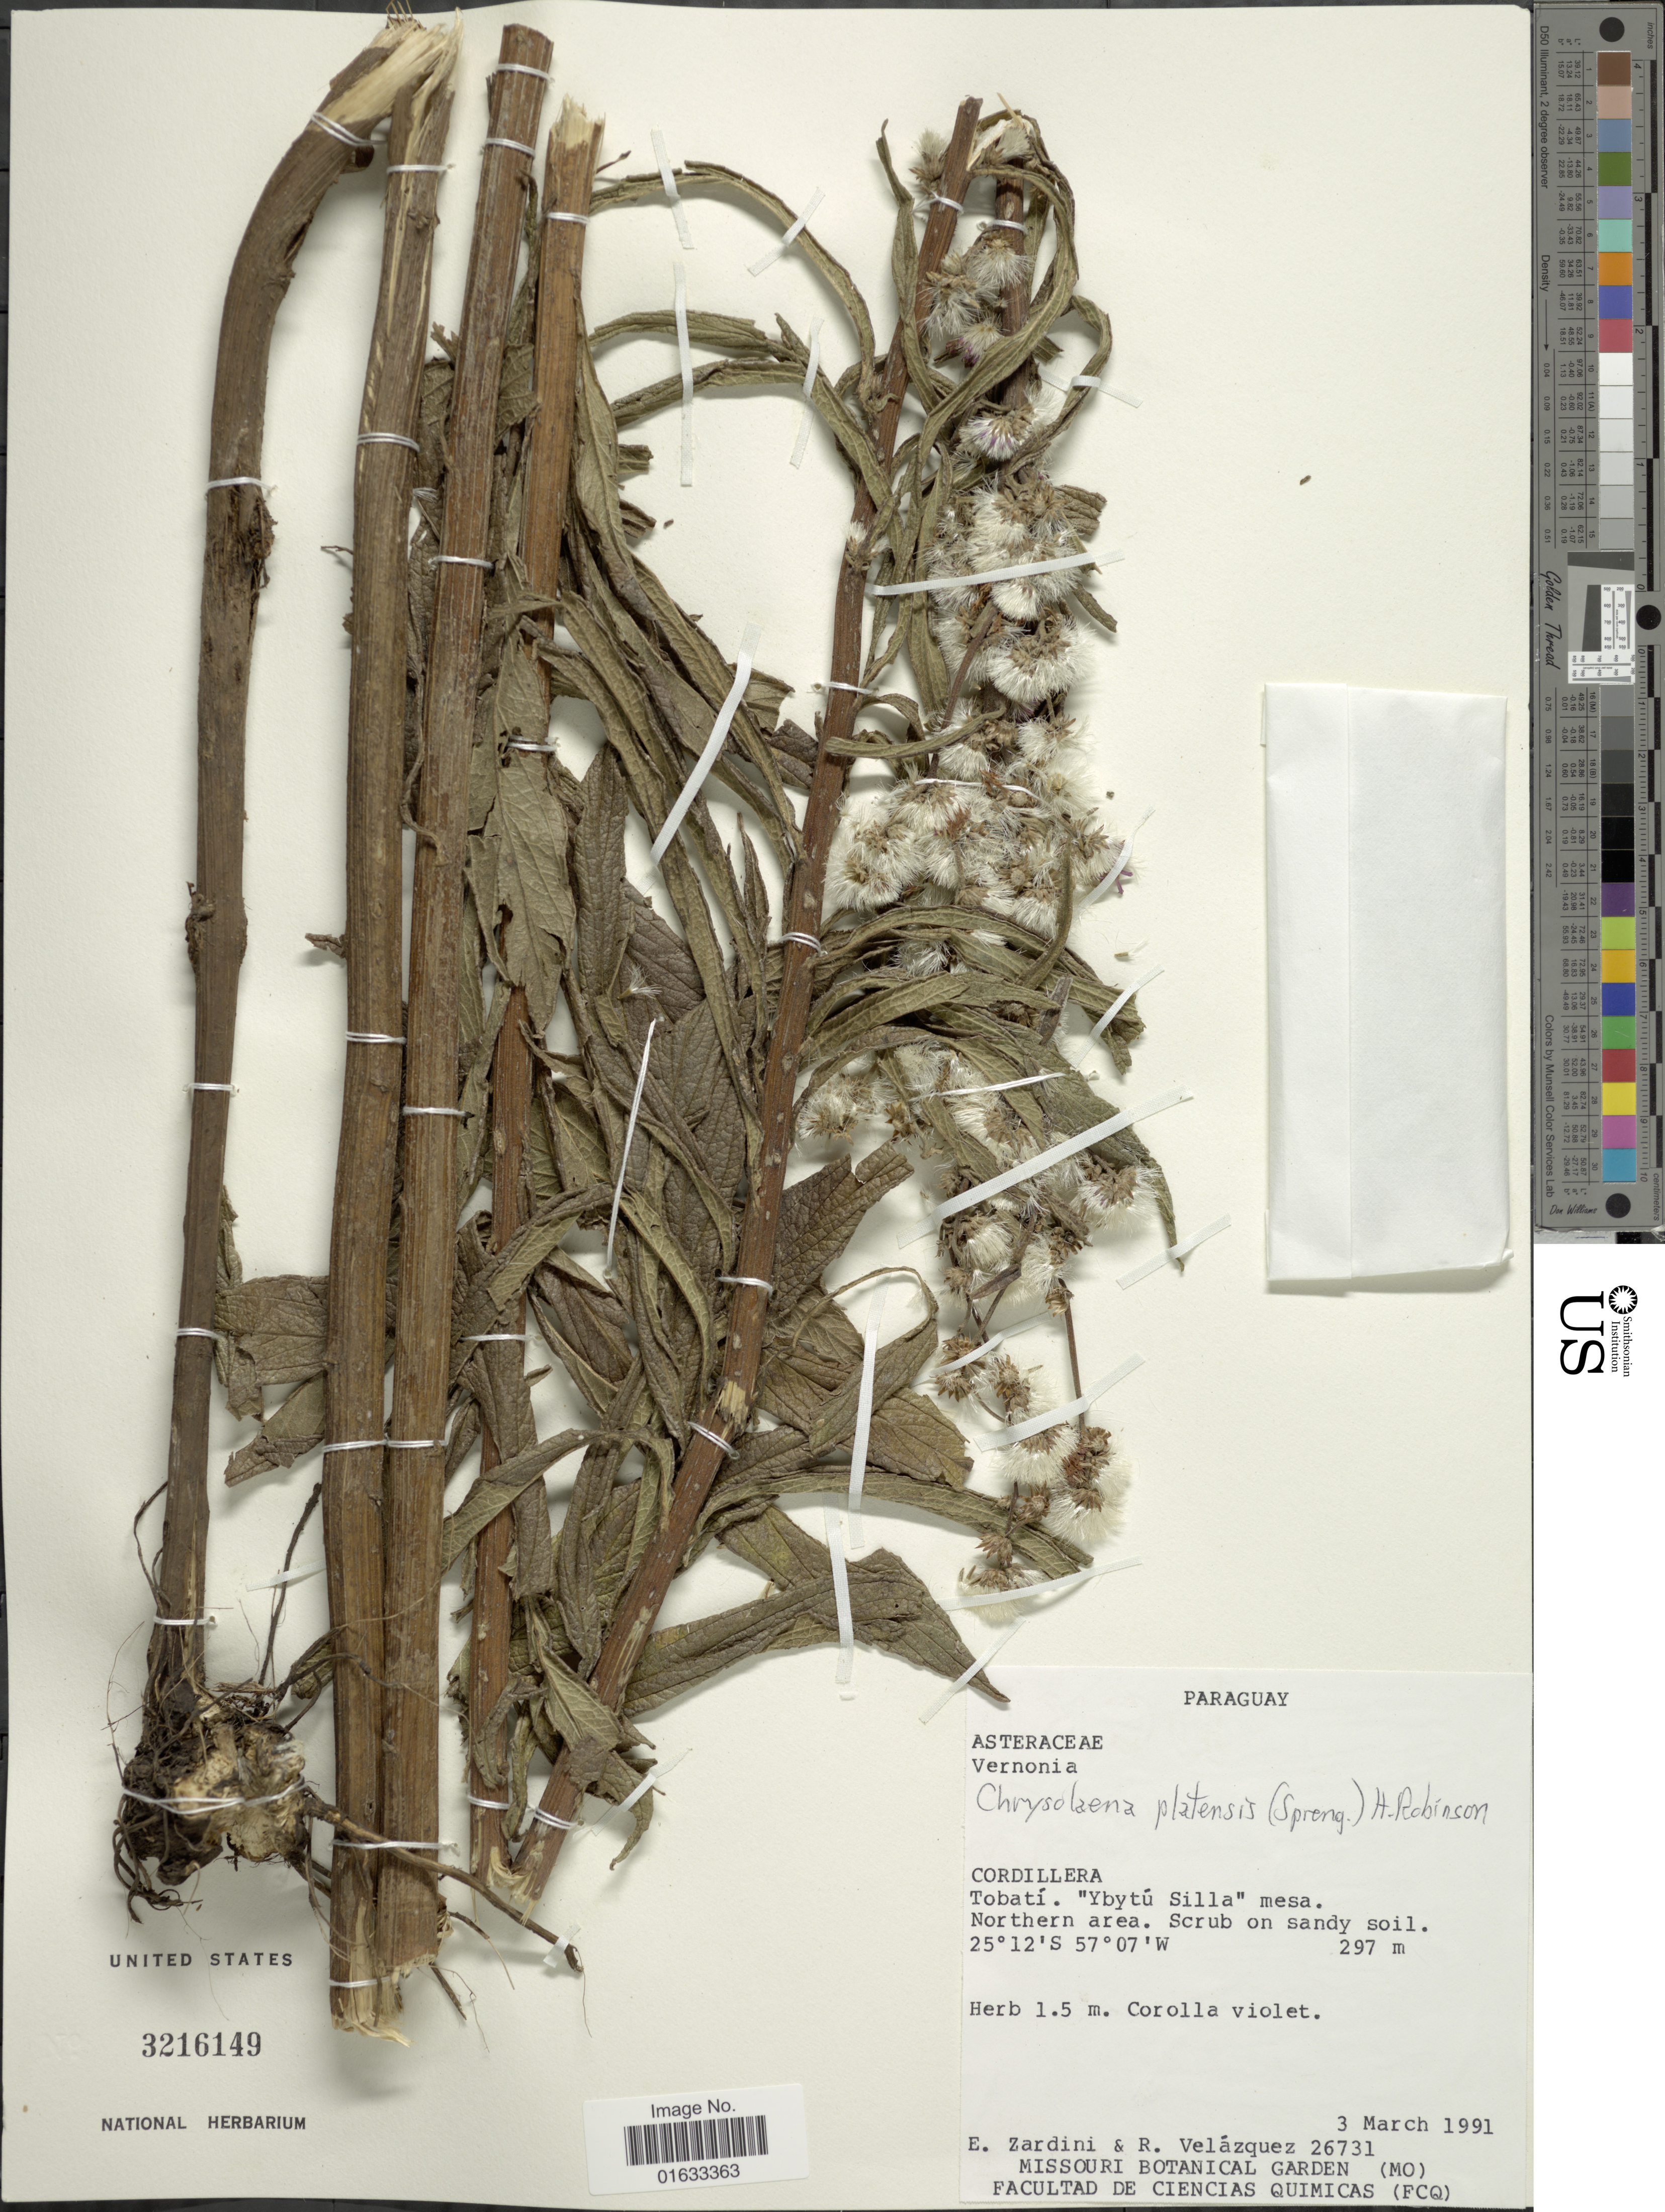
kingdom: Plantae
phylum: Tracheophyta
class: Magnoliopsida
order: Asterales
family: Asteraceae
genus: Chrysolaena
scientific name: Chrysolaena platensis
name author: (Spreng.) H. Rob.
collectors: E. M. Zardini & R. Velázquez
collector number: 26731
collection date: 1991-03-03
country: Paraguay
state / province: Cordillera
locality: Cordillera, Tobati, Ybytu Silla mesa, Northern area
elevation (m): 297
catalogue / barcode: US 3216149